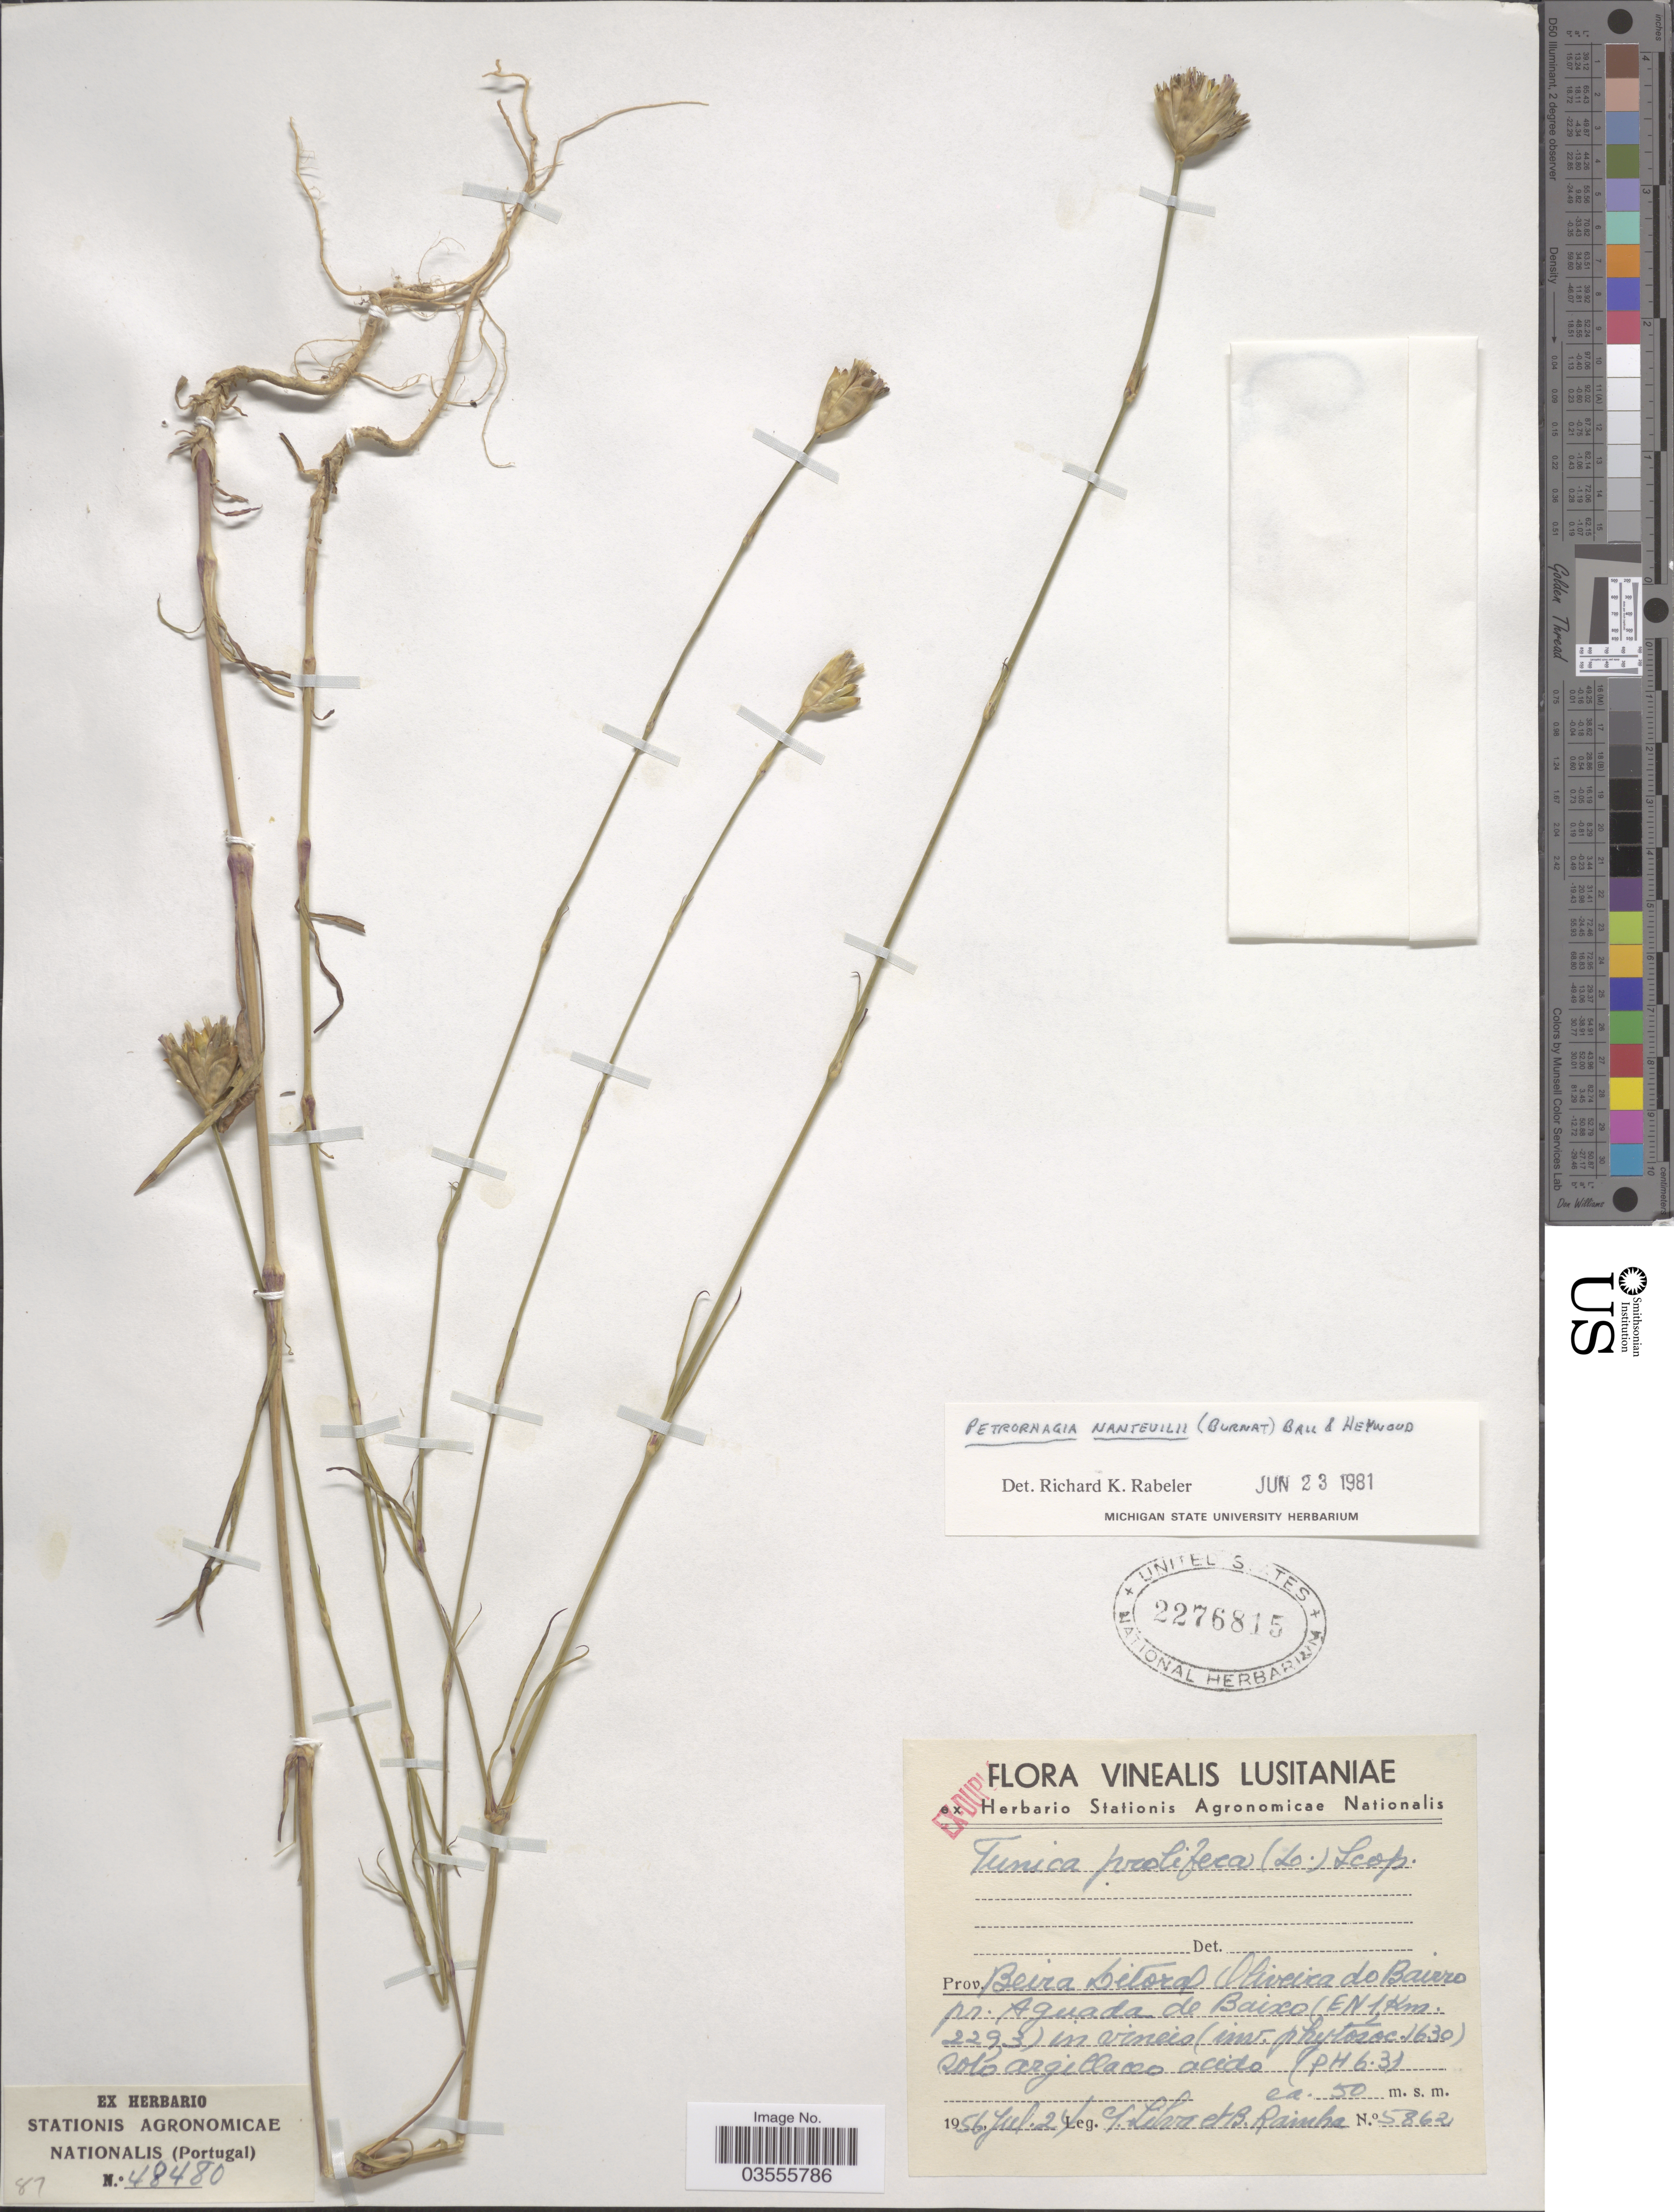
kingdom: Plantae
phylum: Tracheophyta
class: Magnoliopsida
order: Caryophyllales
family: Caryophyllaceae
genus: Petrorhagia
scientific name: Petrorhagia nanteuilii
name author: (Burnat) P.W. Ball & Heywood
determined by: Rabeler, P. K.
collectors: Silva, -- & B. Rainha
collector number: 5862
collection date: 1956-07-24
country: Portugal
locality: Vinealis [unsure placement] Lusitaniae. Prov. Beira Litoral Oliveira do Baiero pr. Aguada de Baixo (En 1 Km. 2293) in aineis [interpreted] (inv. [interpreted] phytosoc [interpreted] 1630).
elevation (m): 50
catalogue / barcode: US 2276815